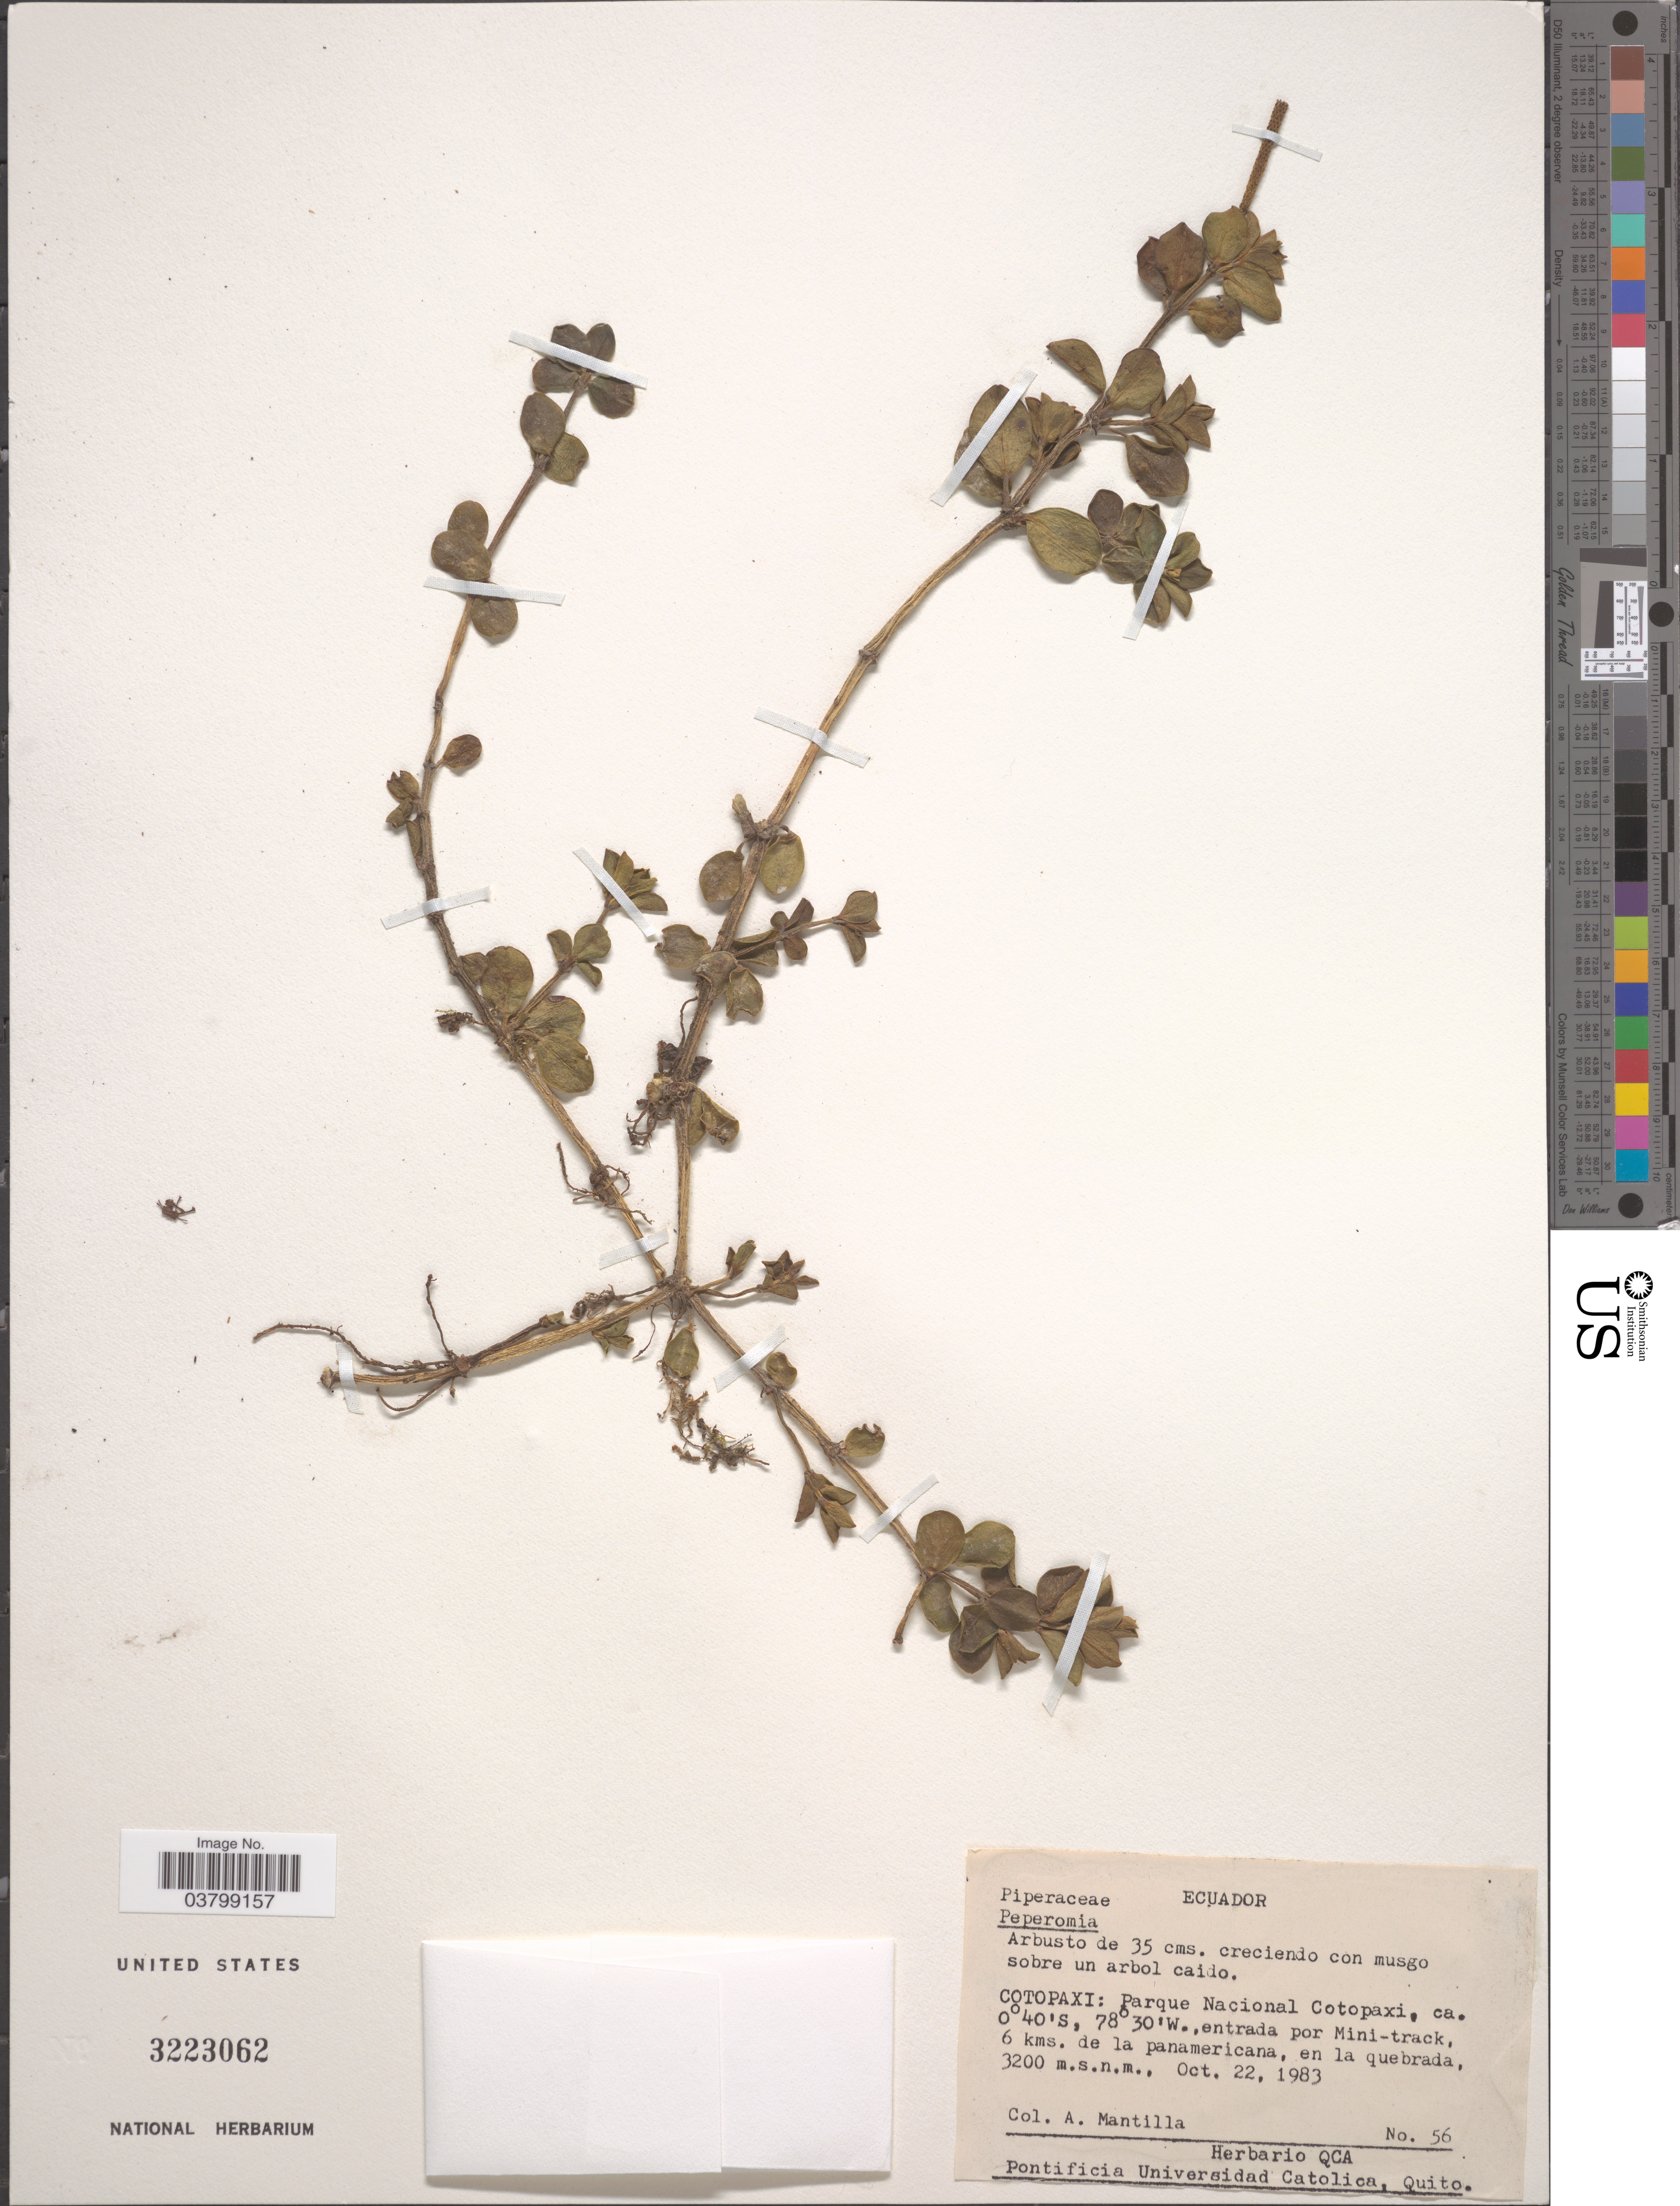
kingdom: Plantae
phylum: Tracheophyta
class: Magnoliopsida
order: Piperales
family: Piperaceae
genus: Peperomia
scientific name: Peperomia hartwegiana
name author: Miq.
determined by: Jiménez, José Estaban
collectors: A. Mantilla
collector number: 56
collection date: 1983-10-22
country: Ecuador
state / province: Cotopaxi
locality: Parque Nacional Cotopaxi, entrada por Mini-track, 6 kms. de la panamericana, en la quebrada.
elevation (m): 3200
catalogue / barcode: US 3223062